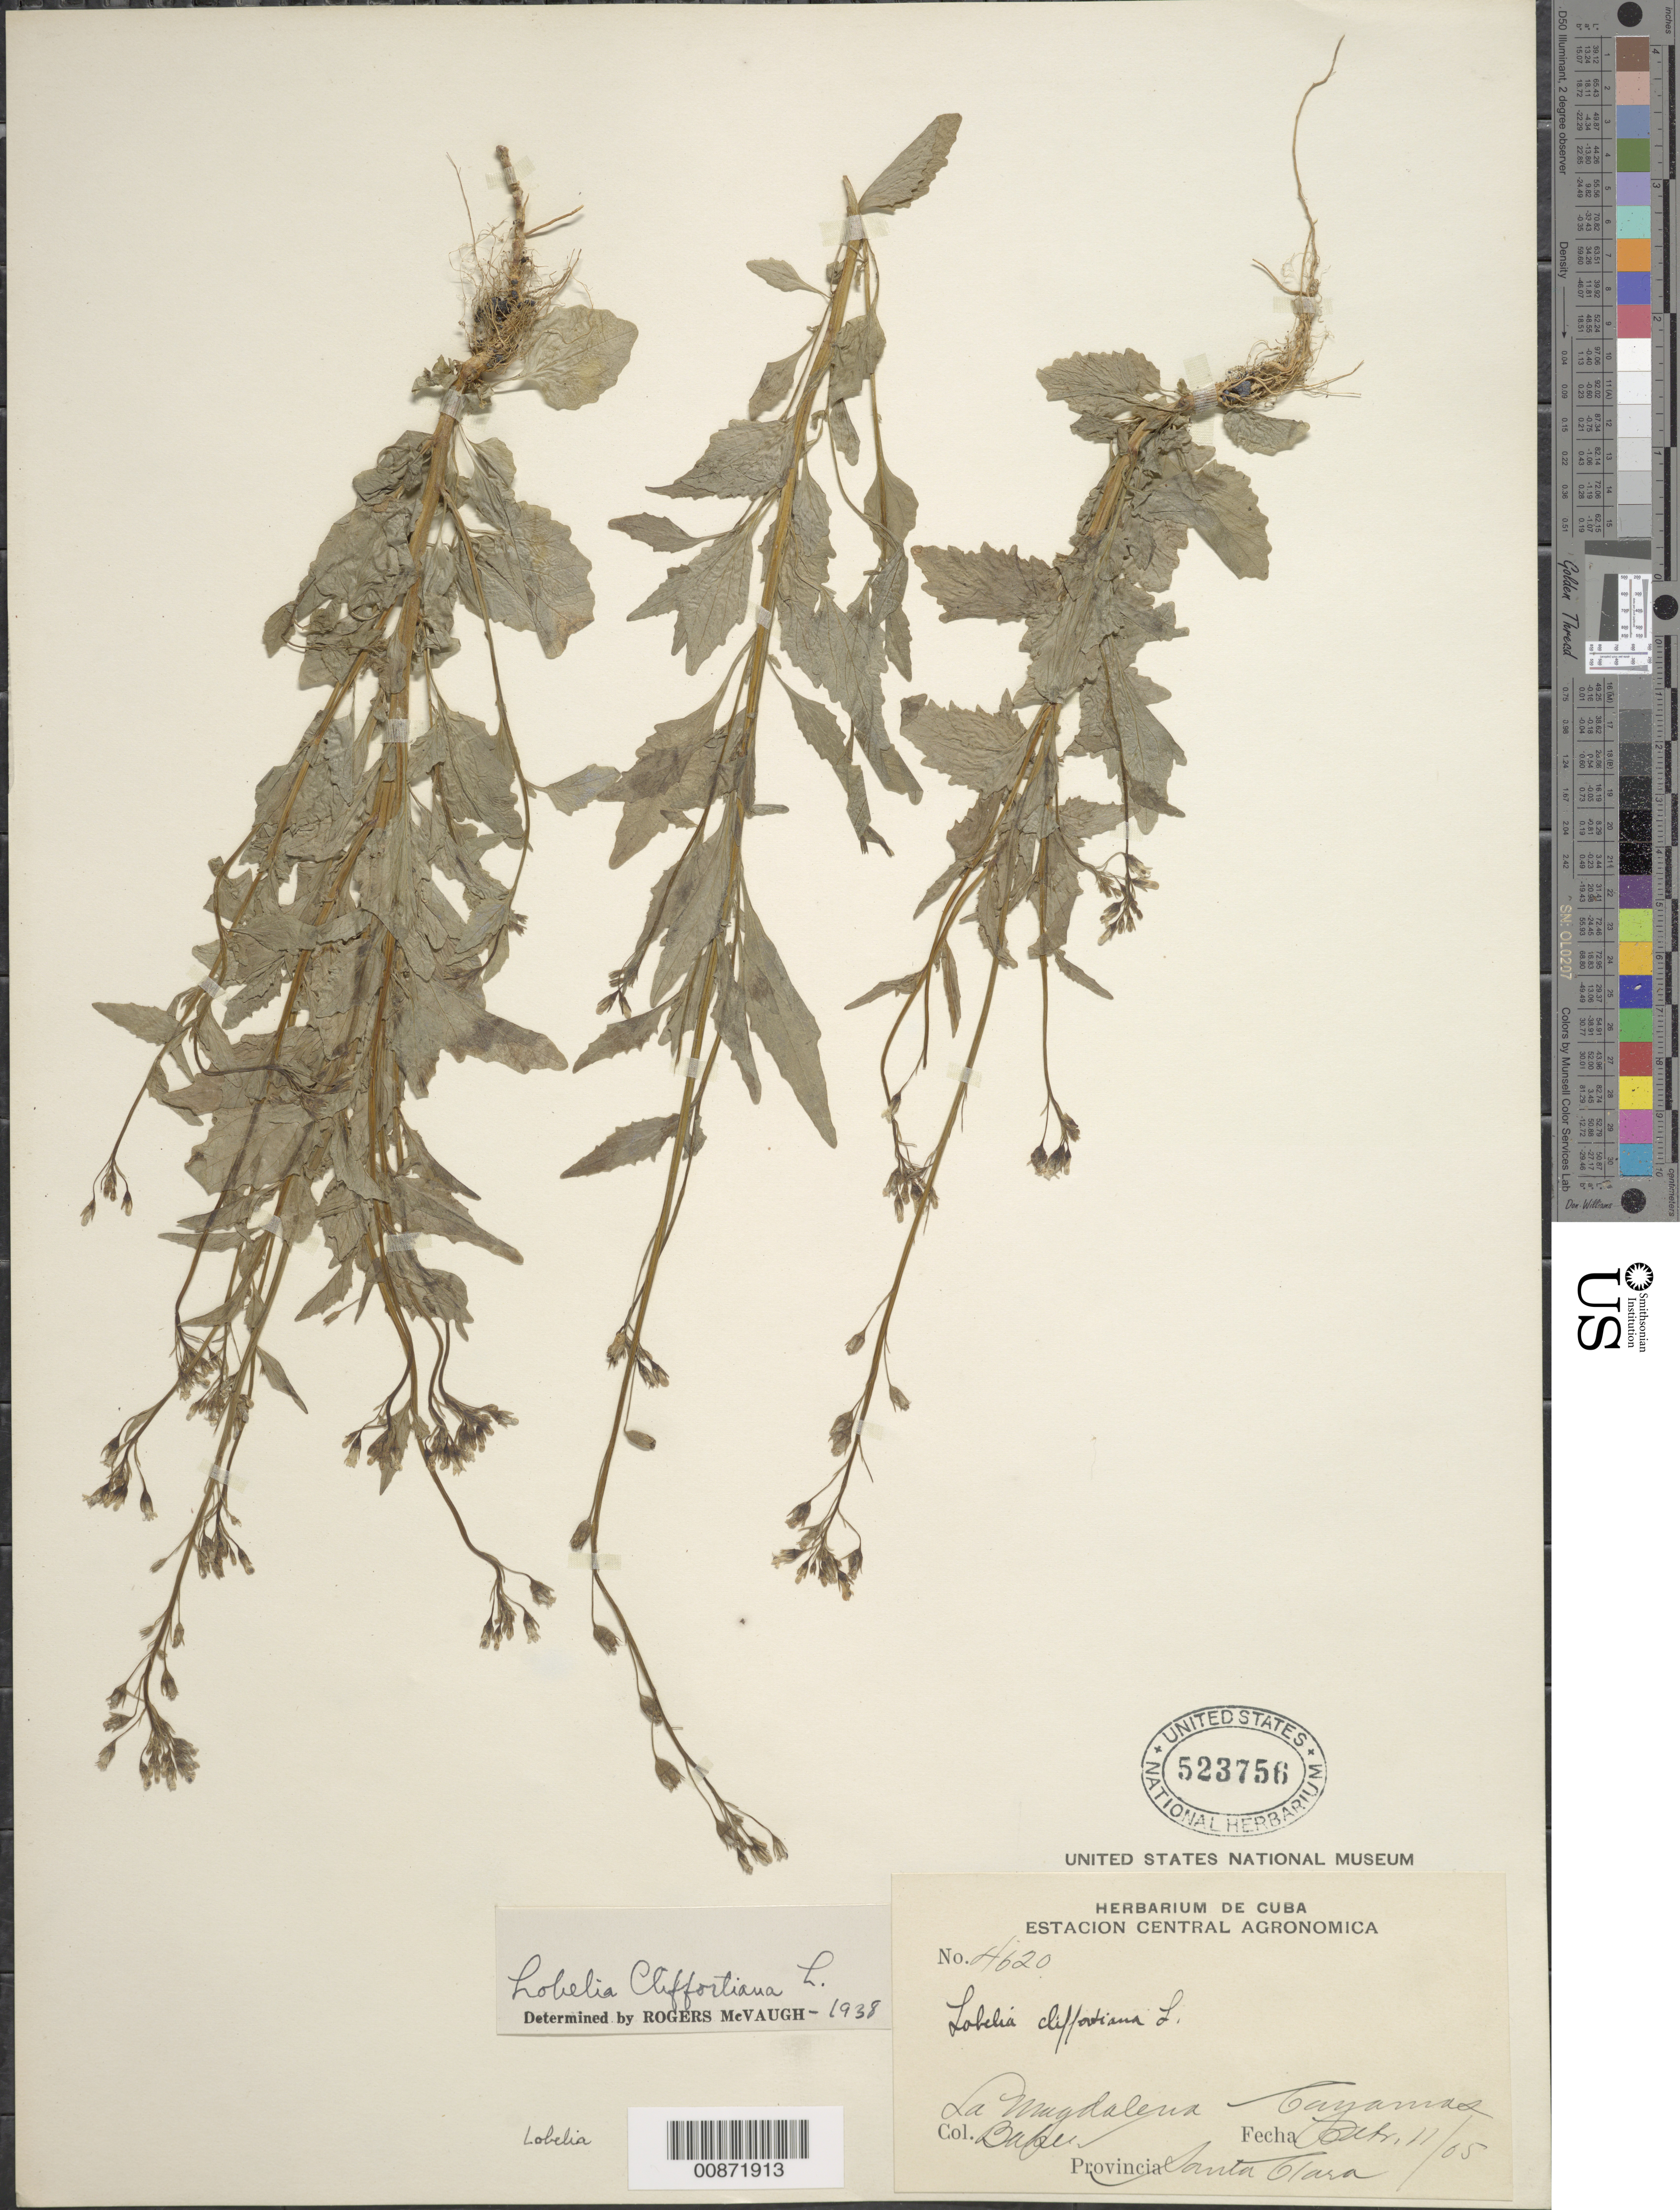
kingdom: Plantae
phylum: Tracheophyta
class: Magnoliopsida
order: Asterales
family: Campanulaceae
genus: Lobelia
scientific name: Lobelia cliffortiana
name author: L.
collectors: C. F. Baker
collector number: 4620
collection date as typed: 11 Feb 1905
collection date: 1905-02-11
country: Cuba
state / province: Las Villas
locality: La Magdalena. Cayamas.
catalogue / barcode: US 523756